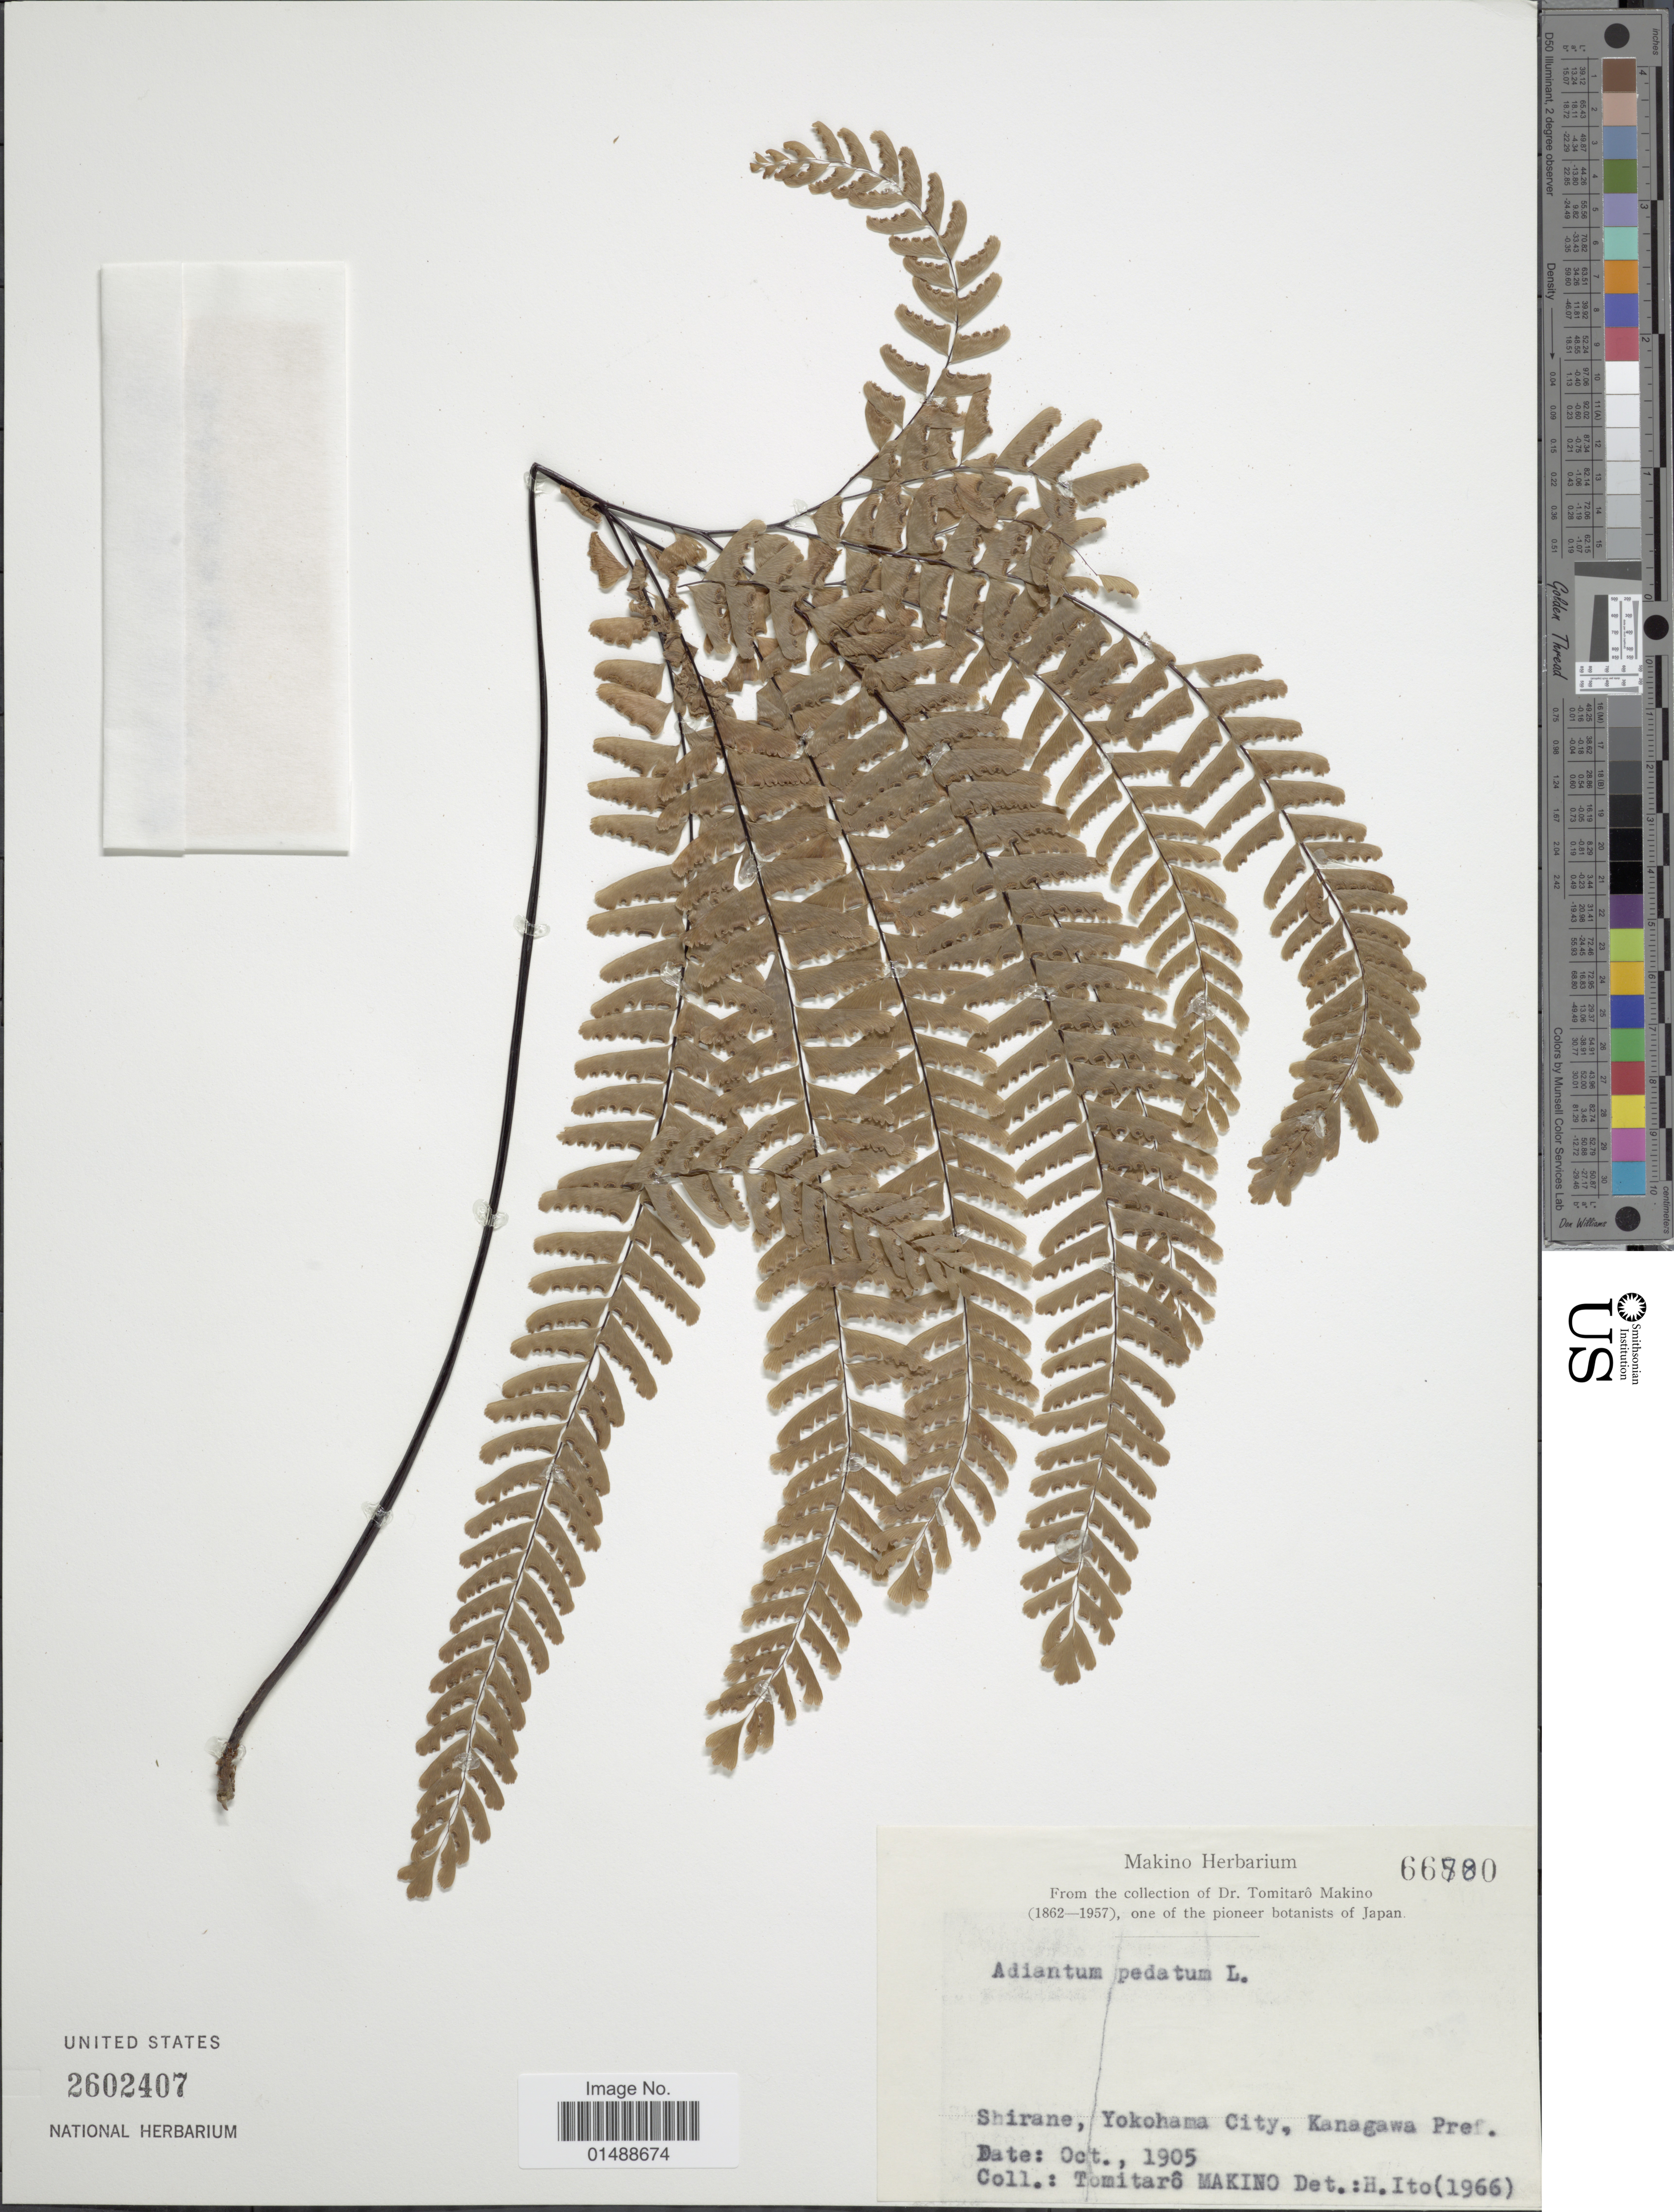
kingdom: Plantae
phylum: Tracheophyta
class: Polypodiopsida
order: Polypodiales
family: Pteridaceae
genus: Adiantum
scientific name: Adiantum pedatum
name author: L.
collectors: T. Makino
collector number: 66780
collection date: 1905-10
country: Japan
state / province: Kanagawa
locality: Japan, Shirane, Yokohama City. Pref. Kanagwa.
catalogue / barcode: US 2602407